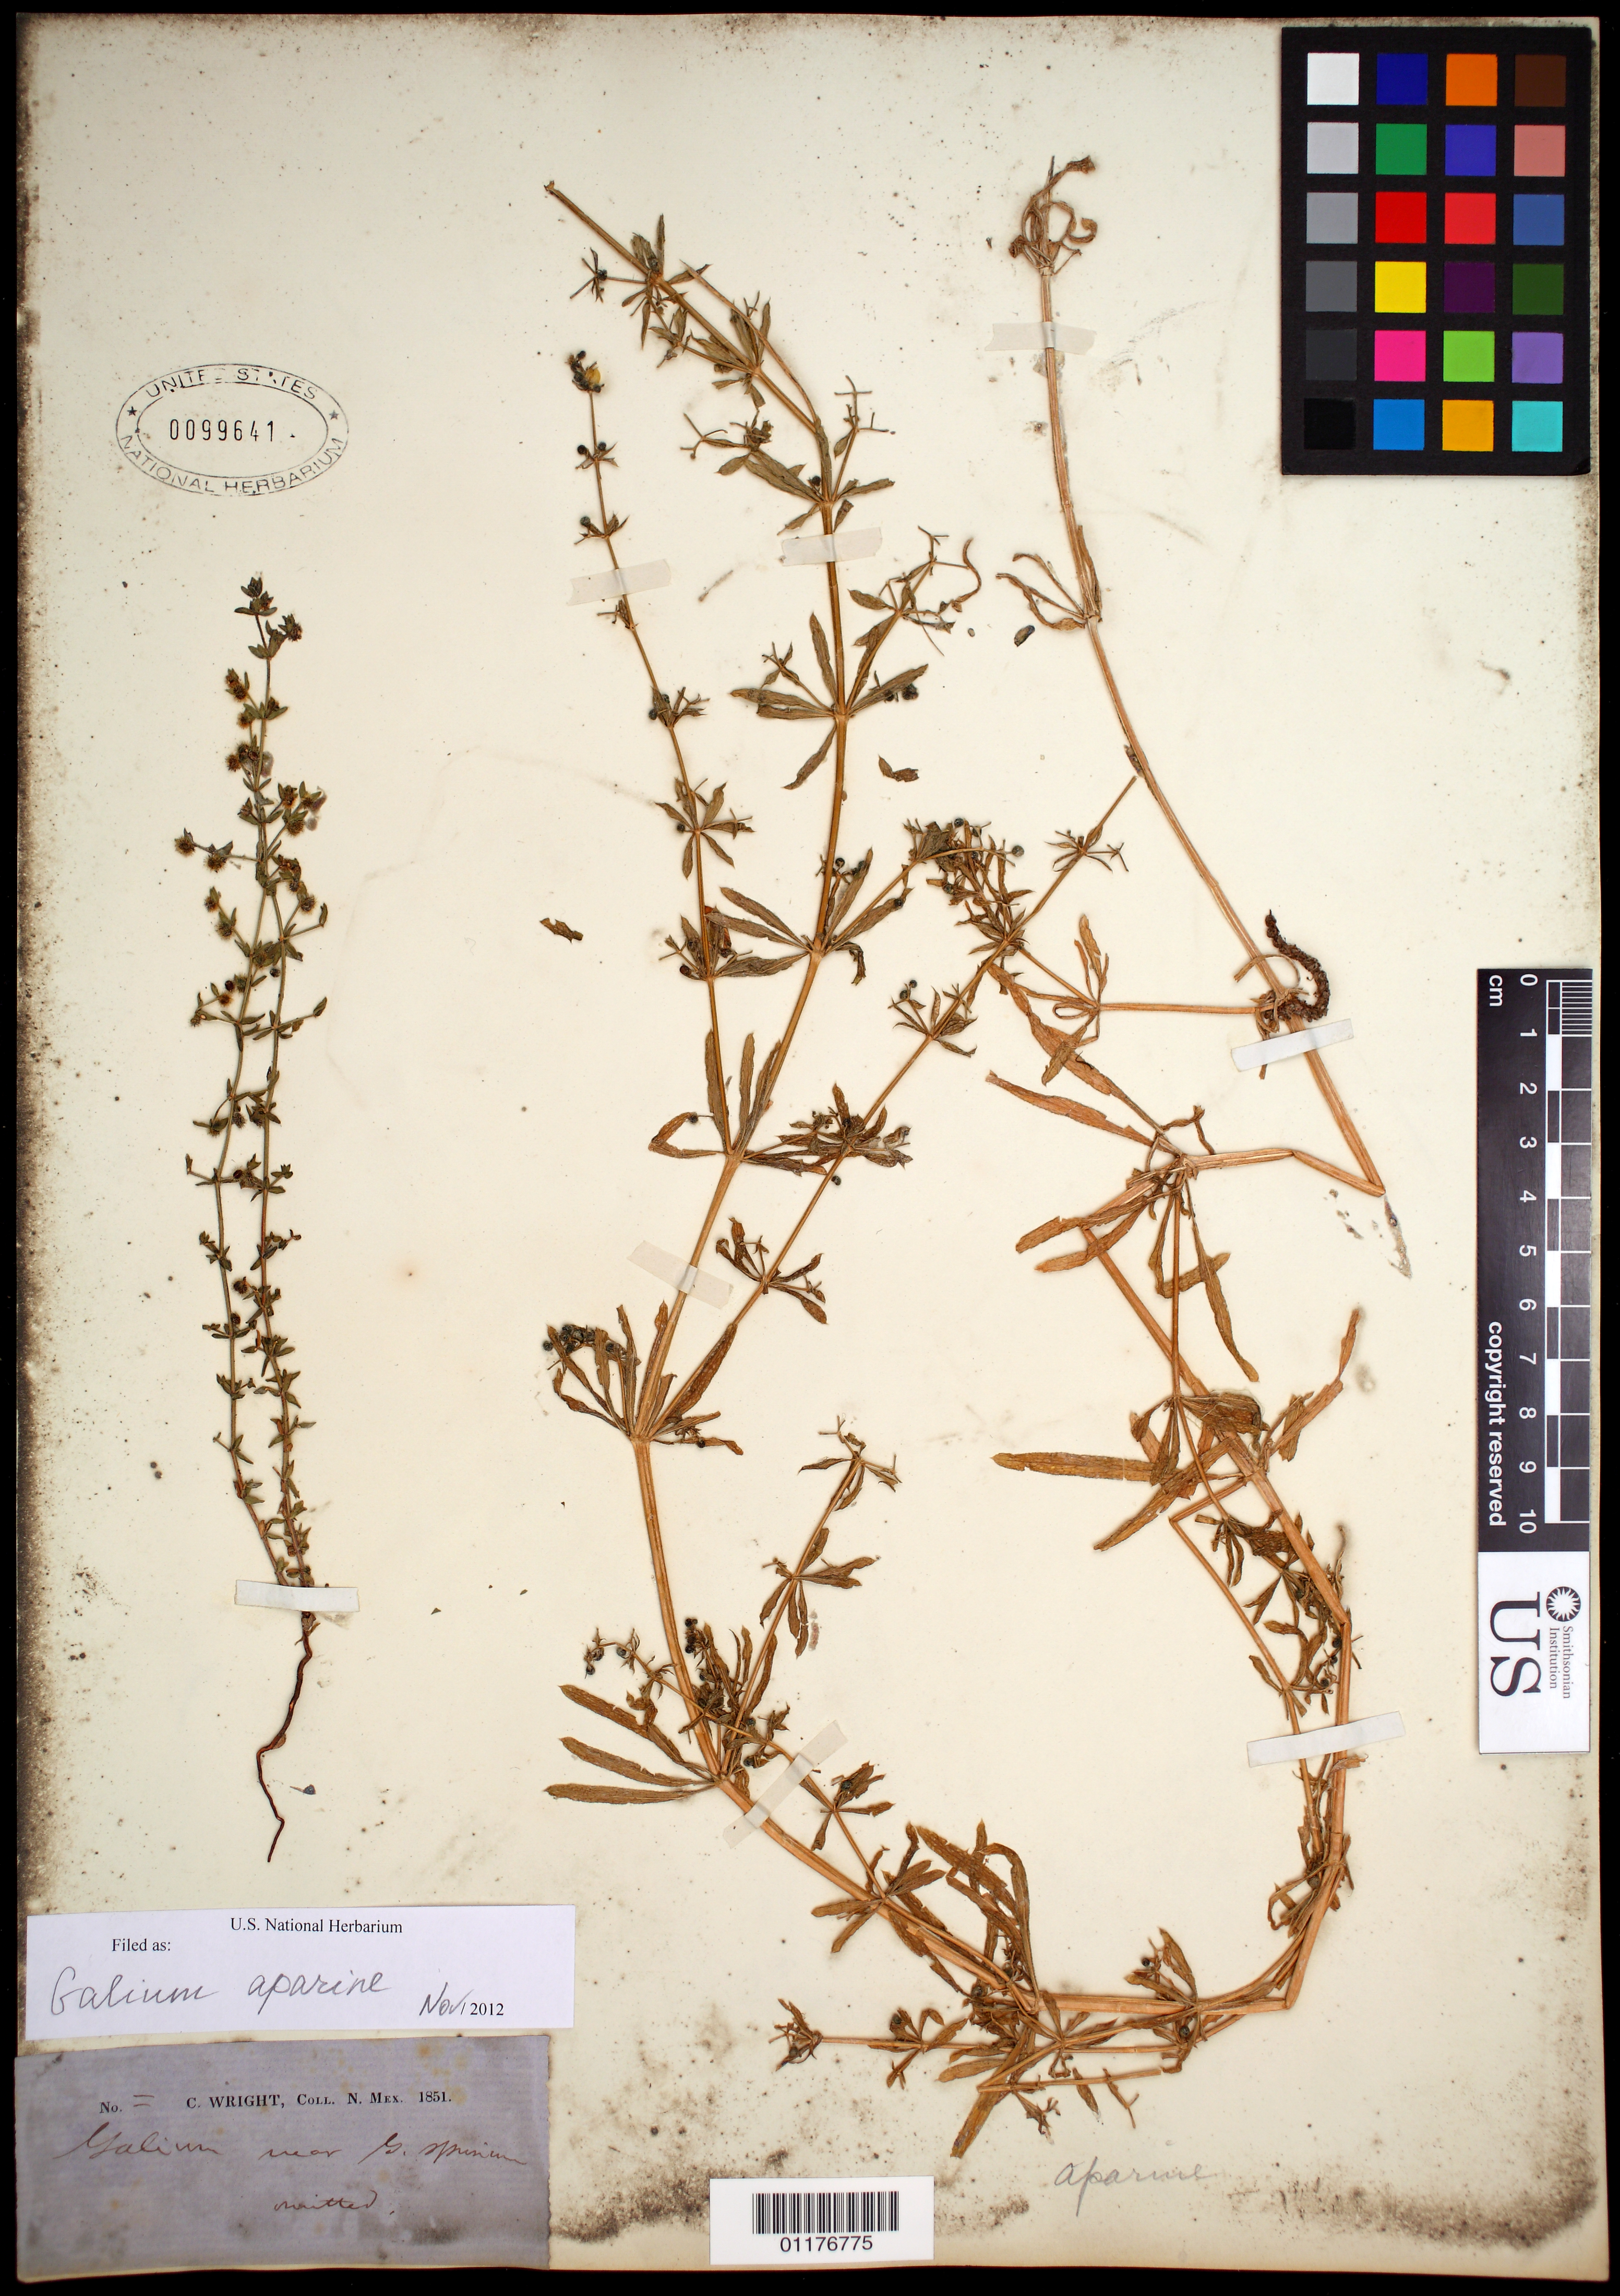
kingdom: Plantae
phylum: Tracheophyta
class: Magnoliopsida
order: Gentianales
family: Rubiaceae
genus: Galium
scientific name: Galium aparine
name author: L.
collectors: C. Wright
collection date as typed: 1851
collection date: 1851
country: United States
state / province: New Mexico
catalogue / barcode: US 99641